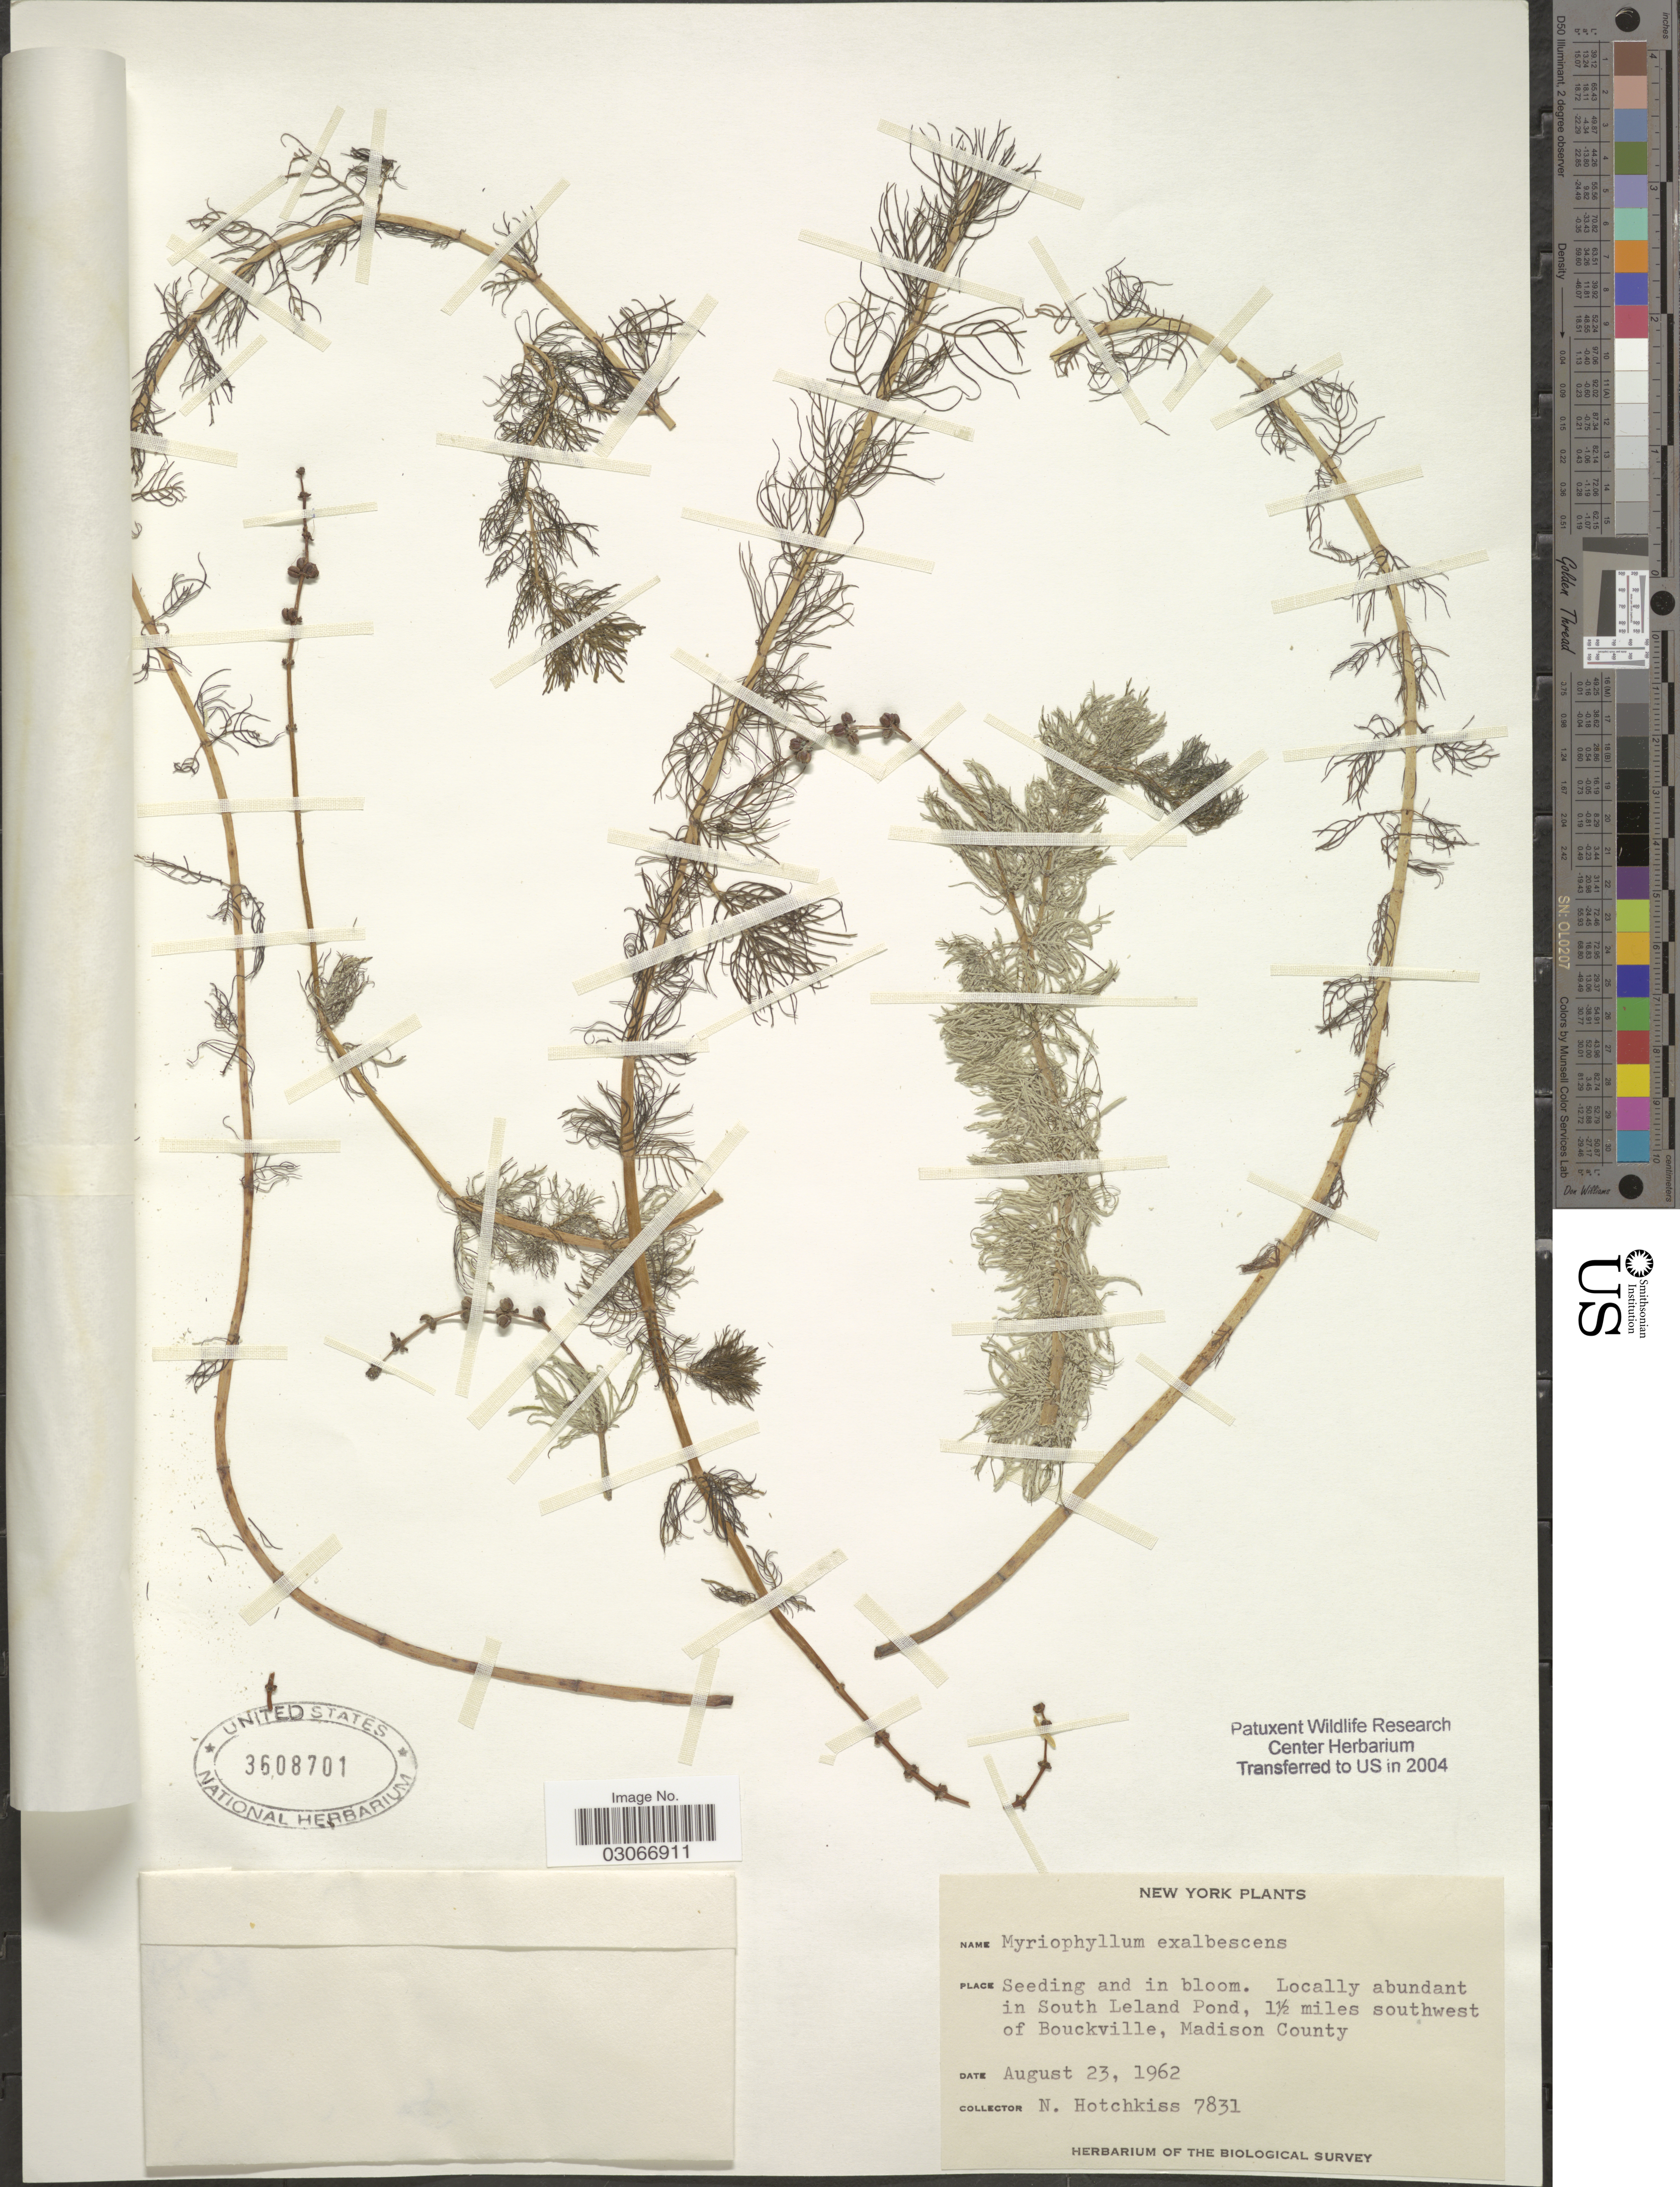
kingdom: Plantae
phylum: Tracheophyta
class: Magnoliopsida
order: Saxifragales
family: Haloragaceae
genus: Myriophyllum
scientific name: Myriophyllum exalbescens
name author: Fernald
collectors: N. Hotchkiss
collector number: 7831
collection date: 1962-08-23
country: United States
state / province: New York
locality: Locally abundant in South Leland Pond, 1½ miles southwest of Bouckville, Madison County.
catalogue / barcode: US 3608701